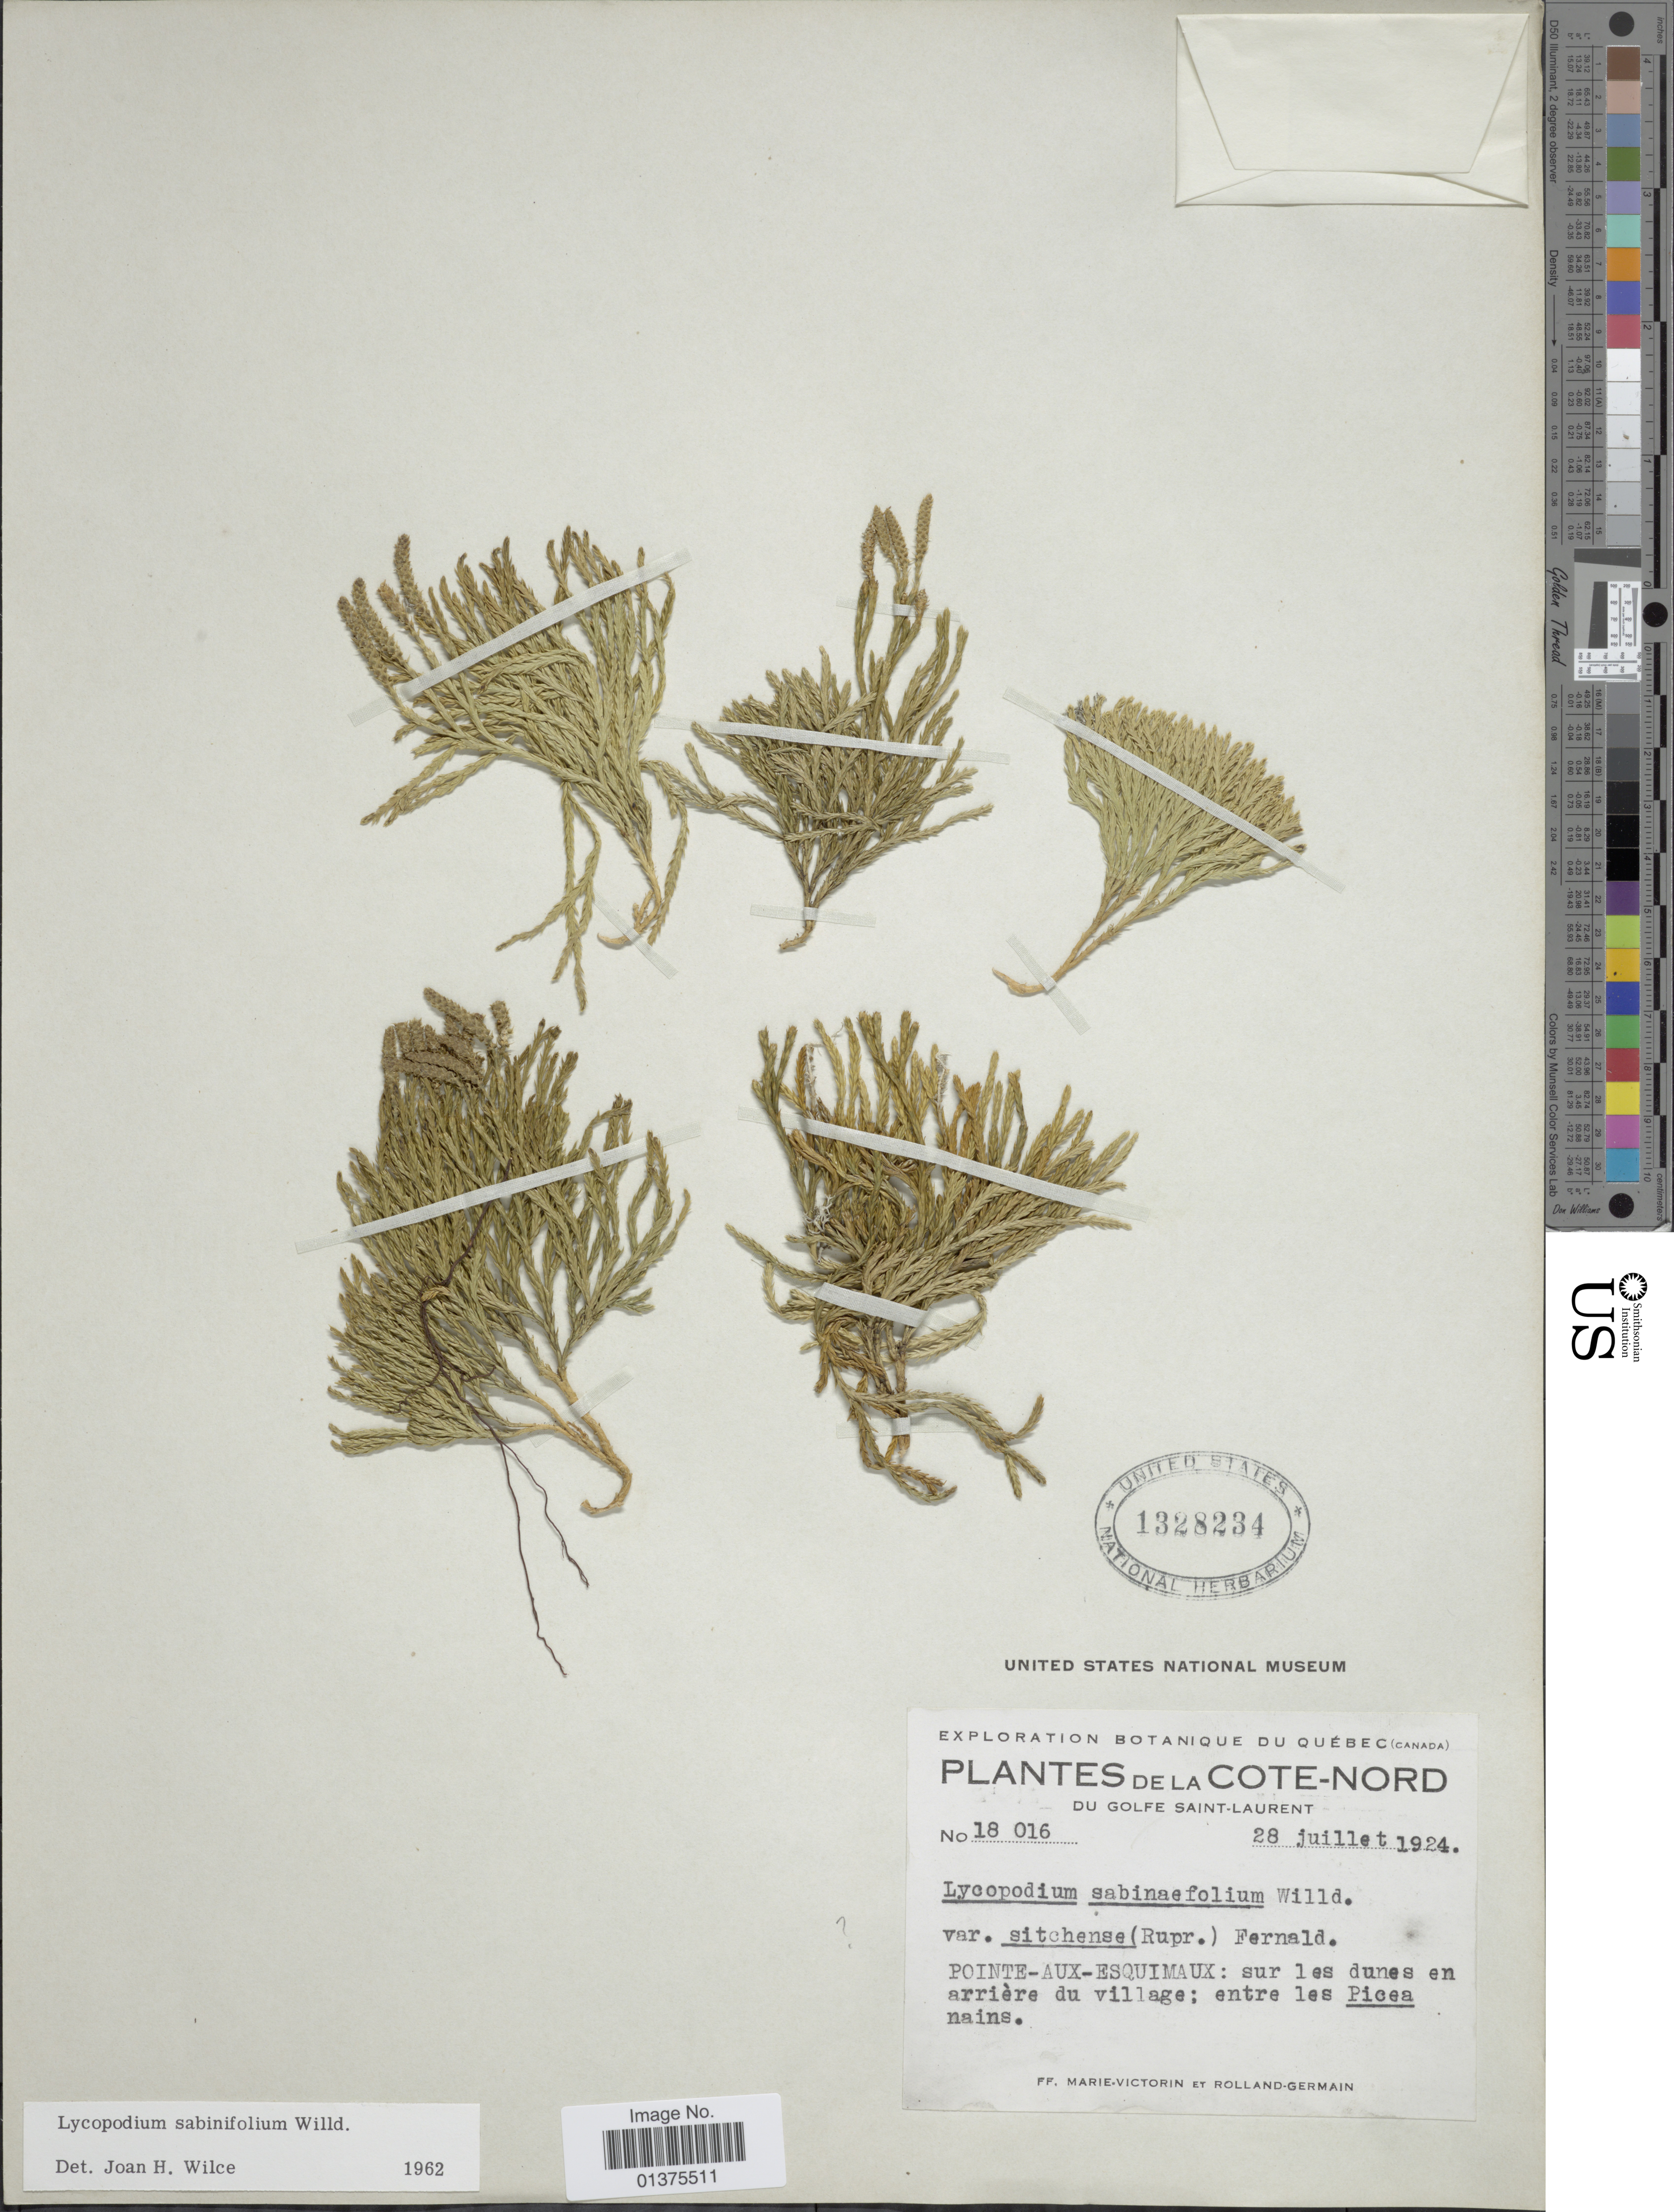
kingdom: Plantae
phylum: Tracheophyta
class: Lycopodiopsida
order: Lycopodiales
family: Lycopodiaceae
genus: Diphasiastrum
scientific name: Diphasiastrum x sabinifolium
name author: (Willd.) Holub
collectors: Fr. Marie-Victorin & Rolland-Germain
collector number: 18016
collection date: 1924-07-28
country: Canada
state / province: Quebec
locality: La Cote-Nord du Golfe Saint-Laurent, Pointe-Aux-Esquimaux: sur les dunes en arriere du village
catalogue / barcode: US 1328234